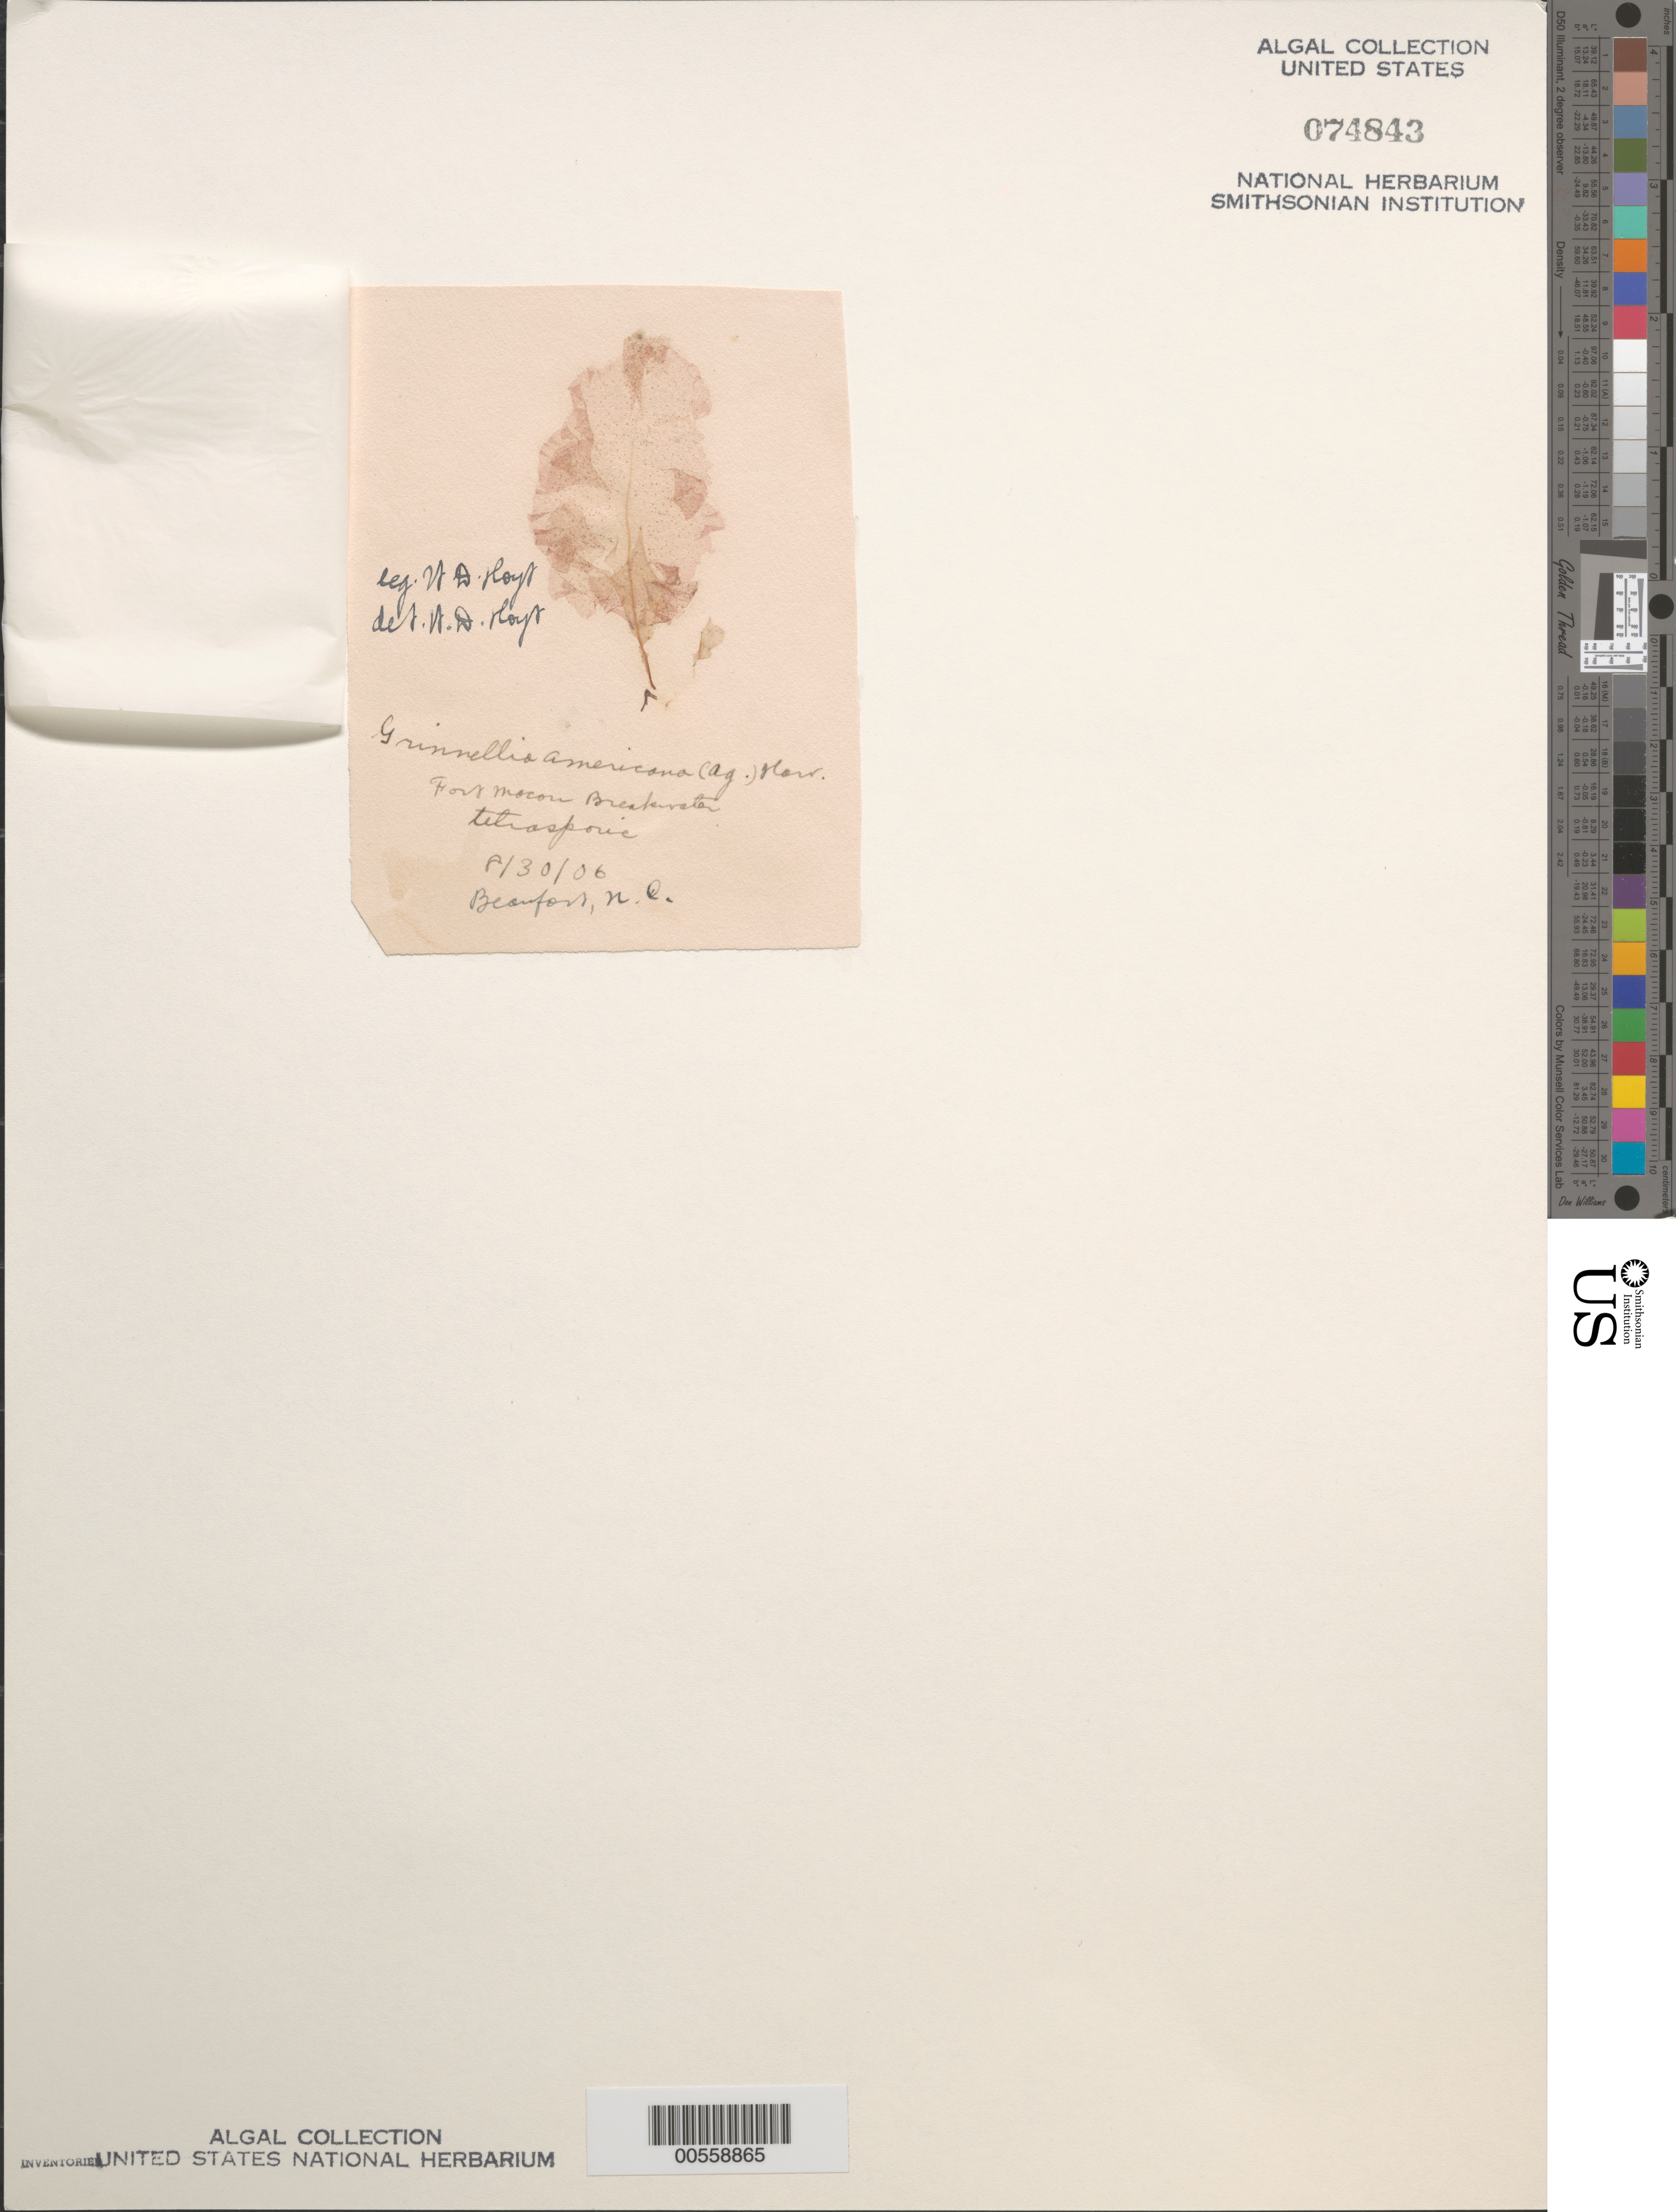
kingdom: Plantae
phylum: Rhodophyta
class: Florideophyceae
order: Ceramiales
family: Delesseriaceae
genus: Grinnellia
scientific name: Grinnellia americana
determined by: Hoyt, W. D.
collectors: W. D. Hoyt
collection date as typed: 30 Aug 1806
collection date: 1806-08-30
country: United States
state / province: North Carolina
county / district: Carteret County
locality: Beaufort, Fort Macon breakwater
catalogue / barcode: US 74843